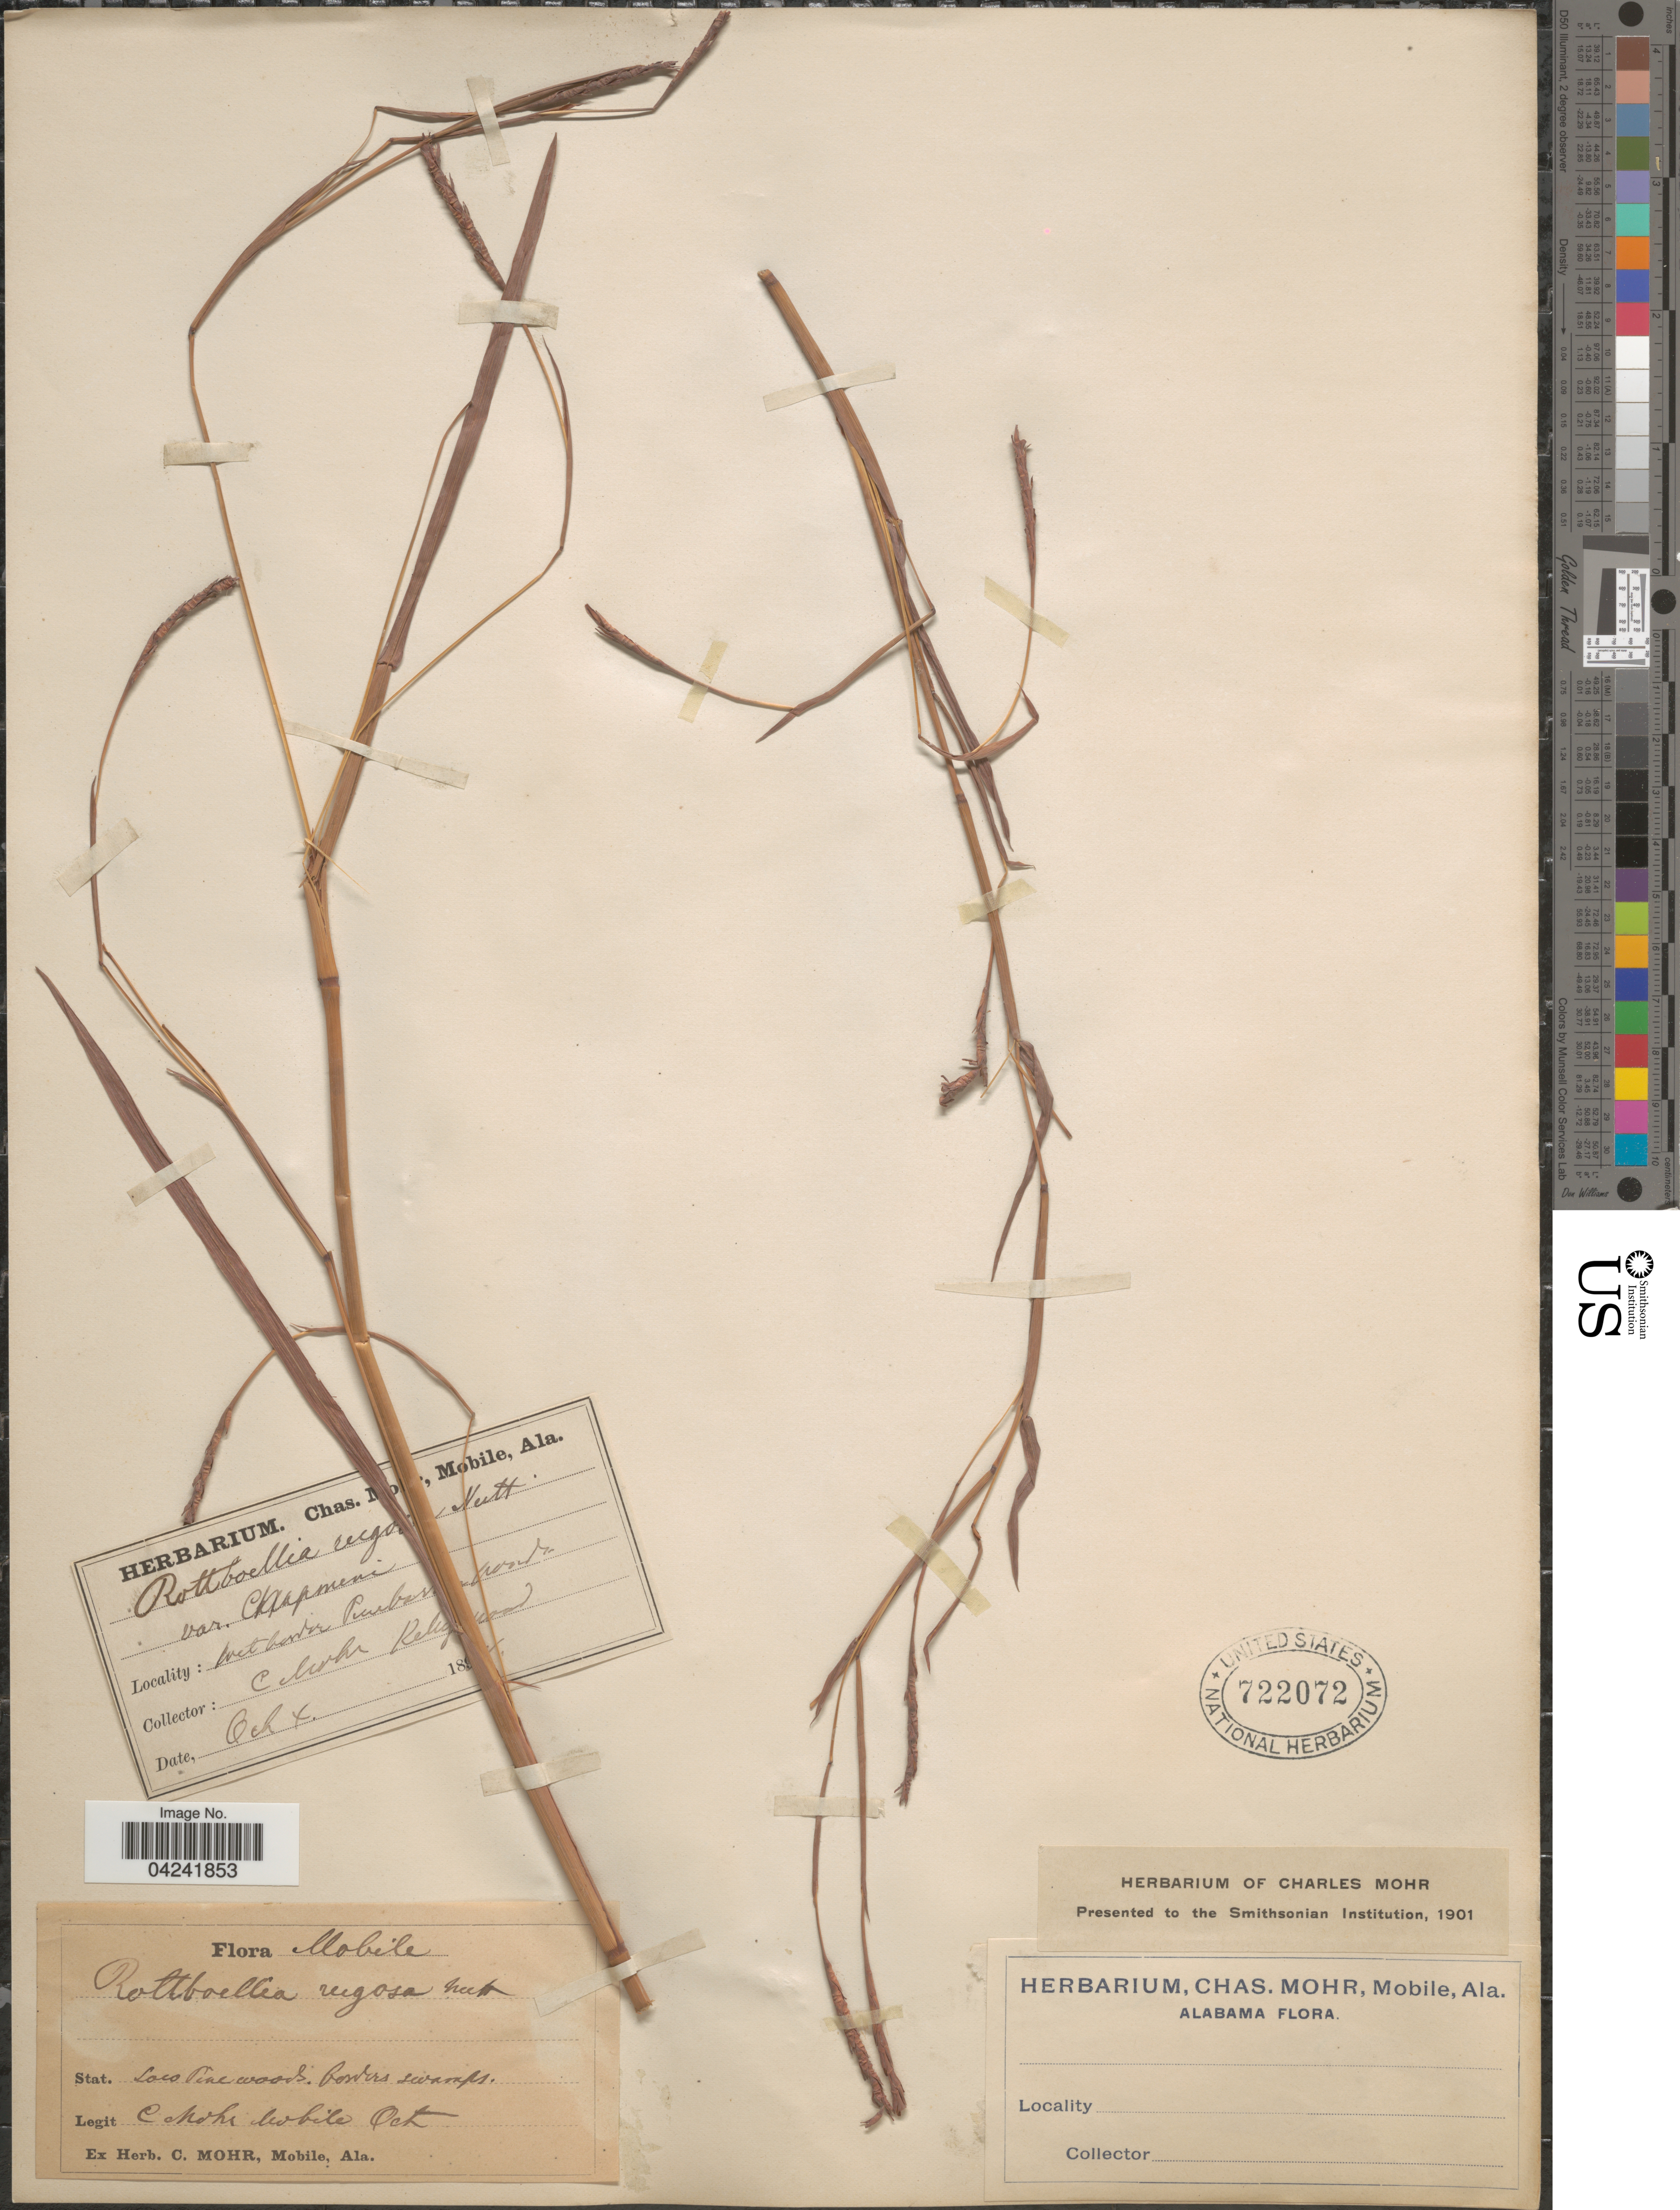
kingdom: Plantae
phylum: Tracheophyta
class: Liliopsida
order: Poales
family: Poaceae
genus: Mnesithea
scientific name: Mnesithea rugosa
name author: (Nutt.) de Koning & Sosef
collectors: C. T. Mohr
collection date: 1884-10-04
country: United States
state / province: Alabama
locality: Low Pine woods. Borders swamps. Wet border Pinebarrens ponds.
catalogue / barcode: US 722072